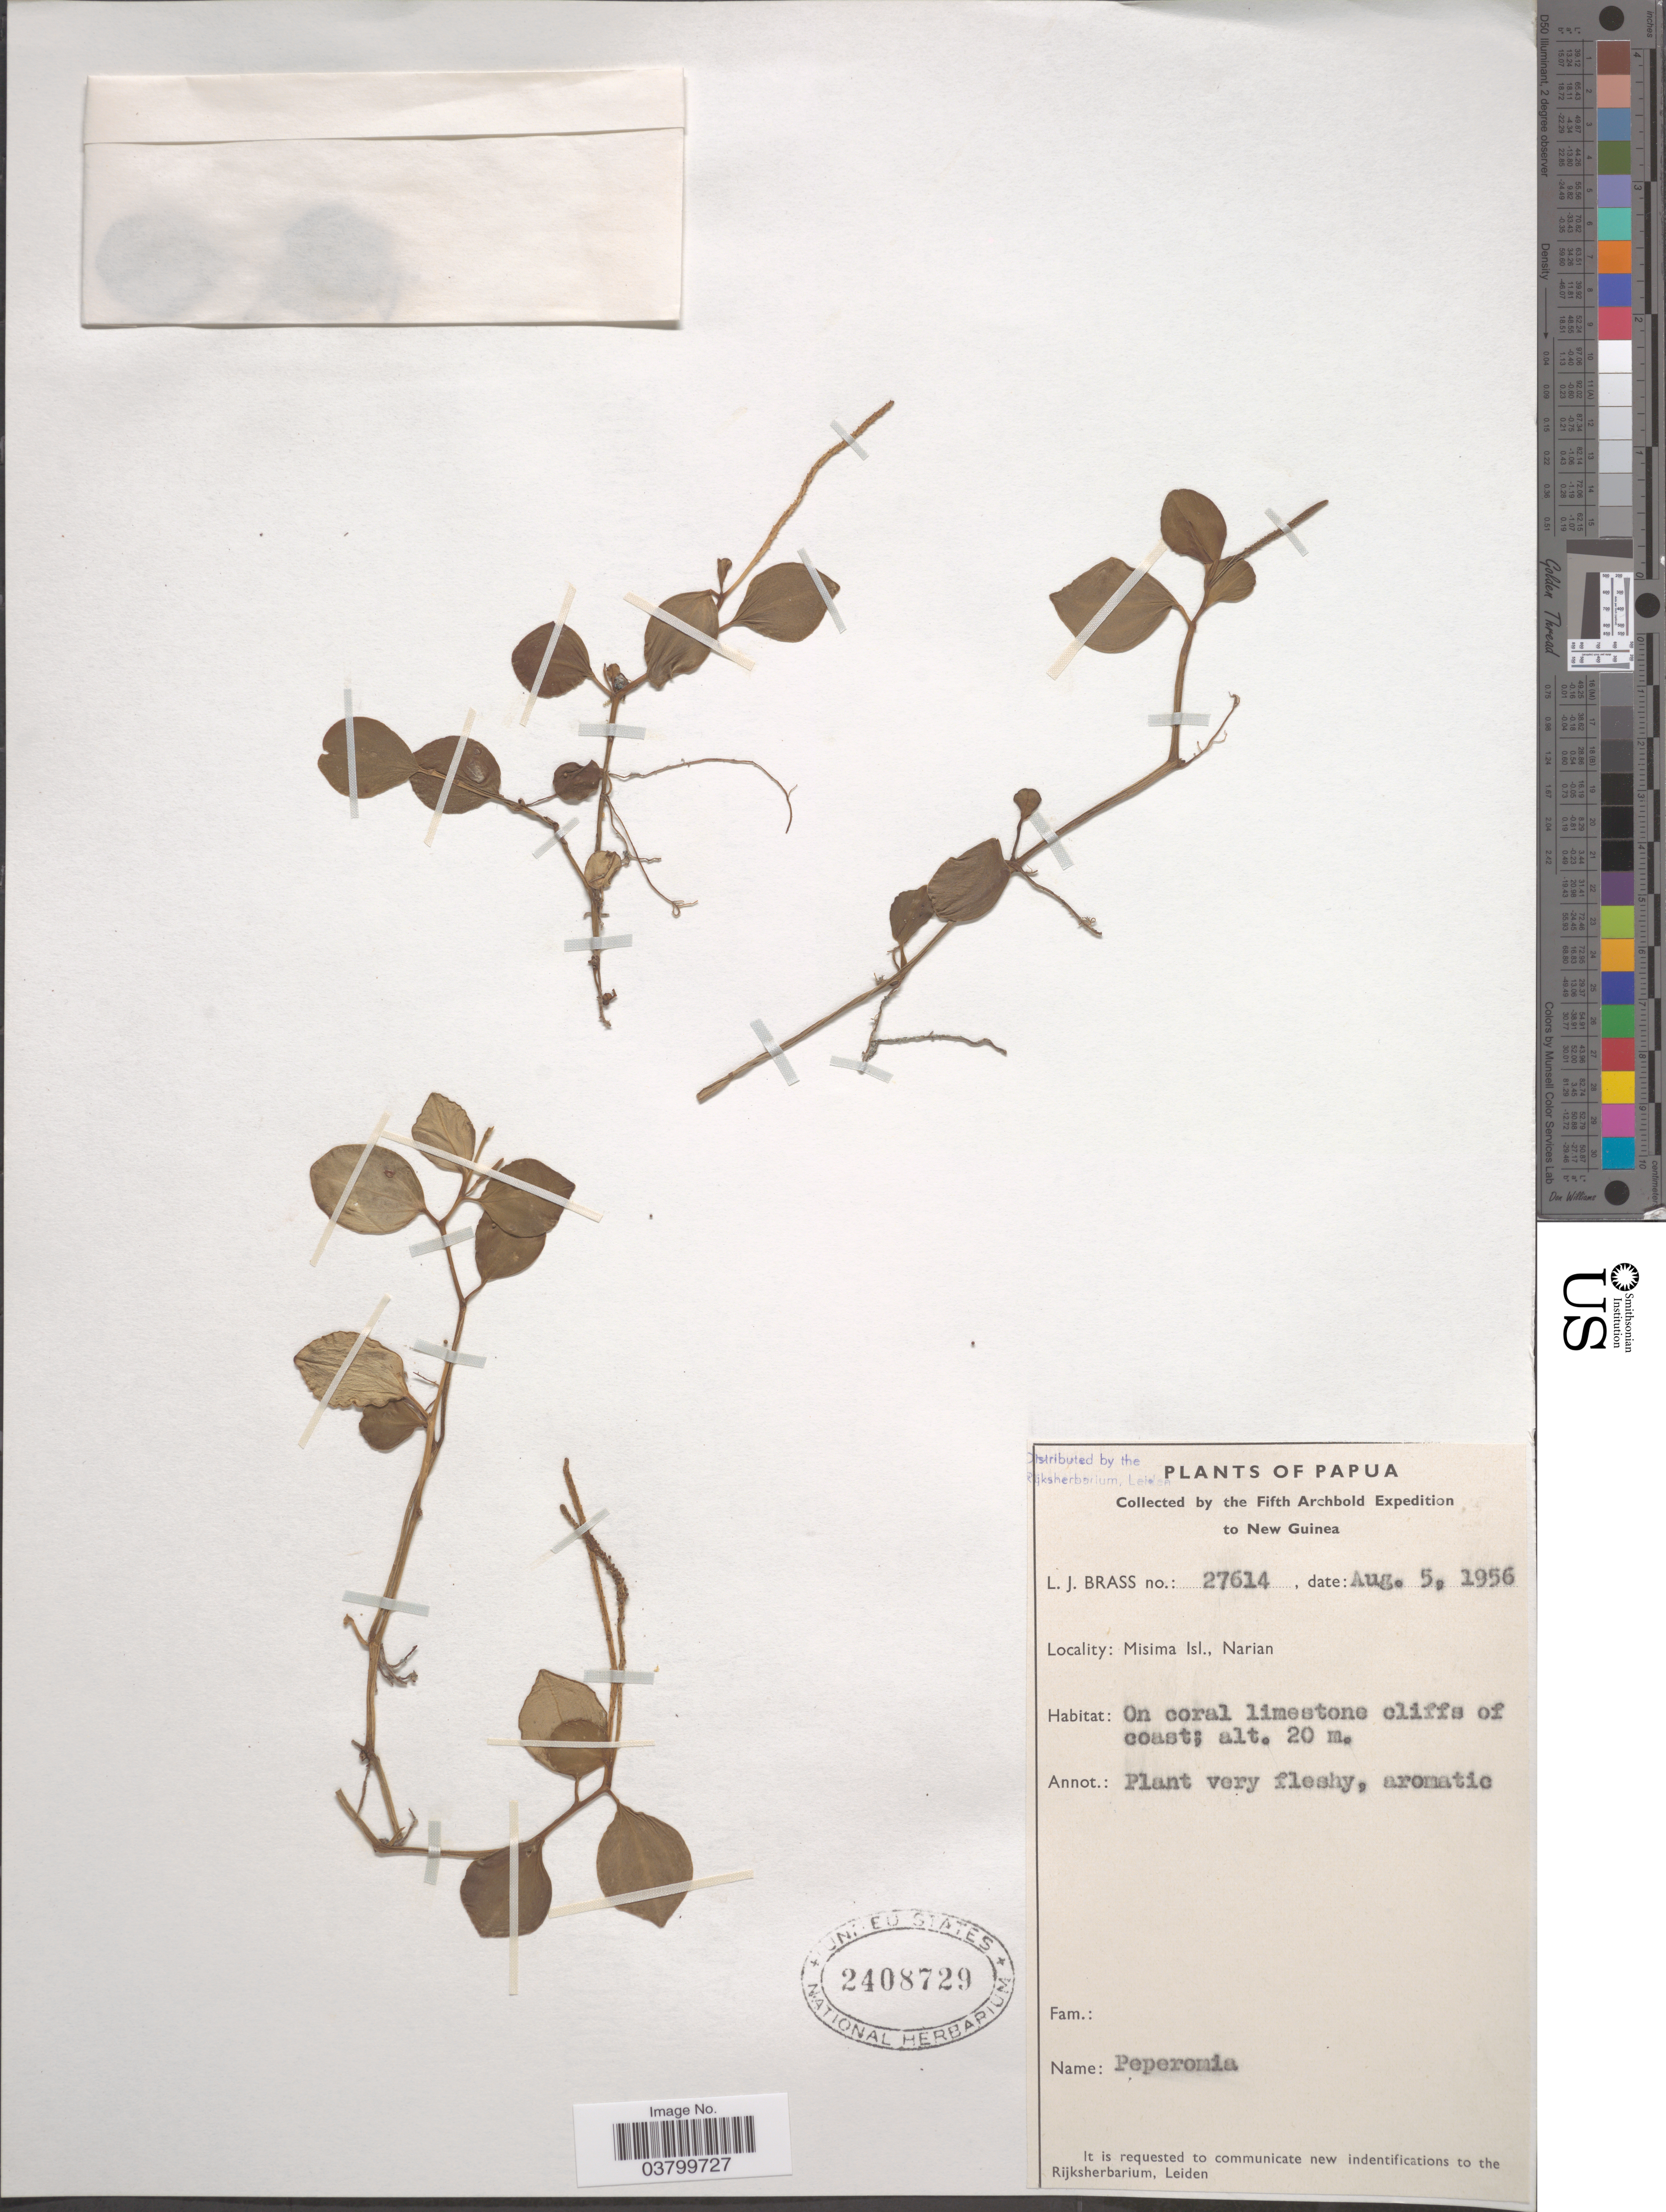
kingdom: Plantae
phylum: Tracheophyta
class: Magnoliopsida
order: Piperales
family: Piperaceae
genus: Peperomia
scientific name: Peperomia sp.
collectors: L. J. Brass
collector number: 27614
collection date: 1956-08-05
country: Papua New Guinea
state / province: Milne Bay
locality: New Guinea. Misima Isl., Narian.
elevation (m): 20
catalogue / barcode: US 2408729